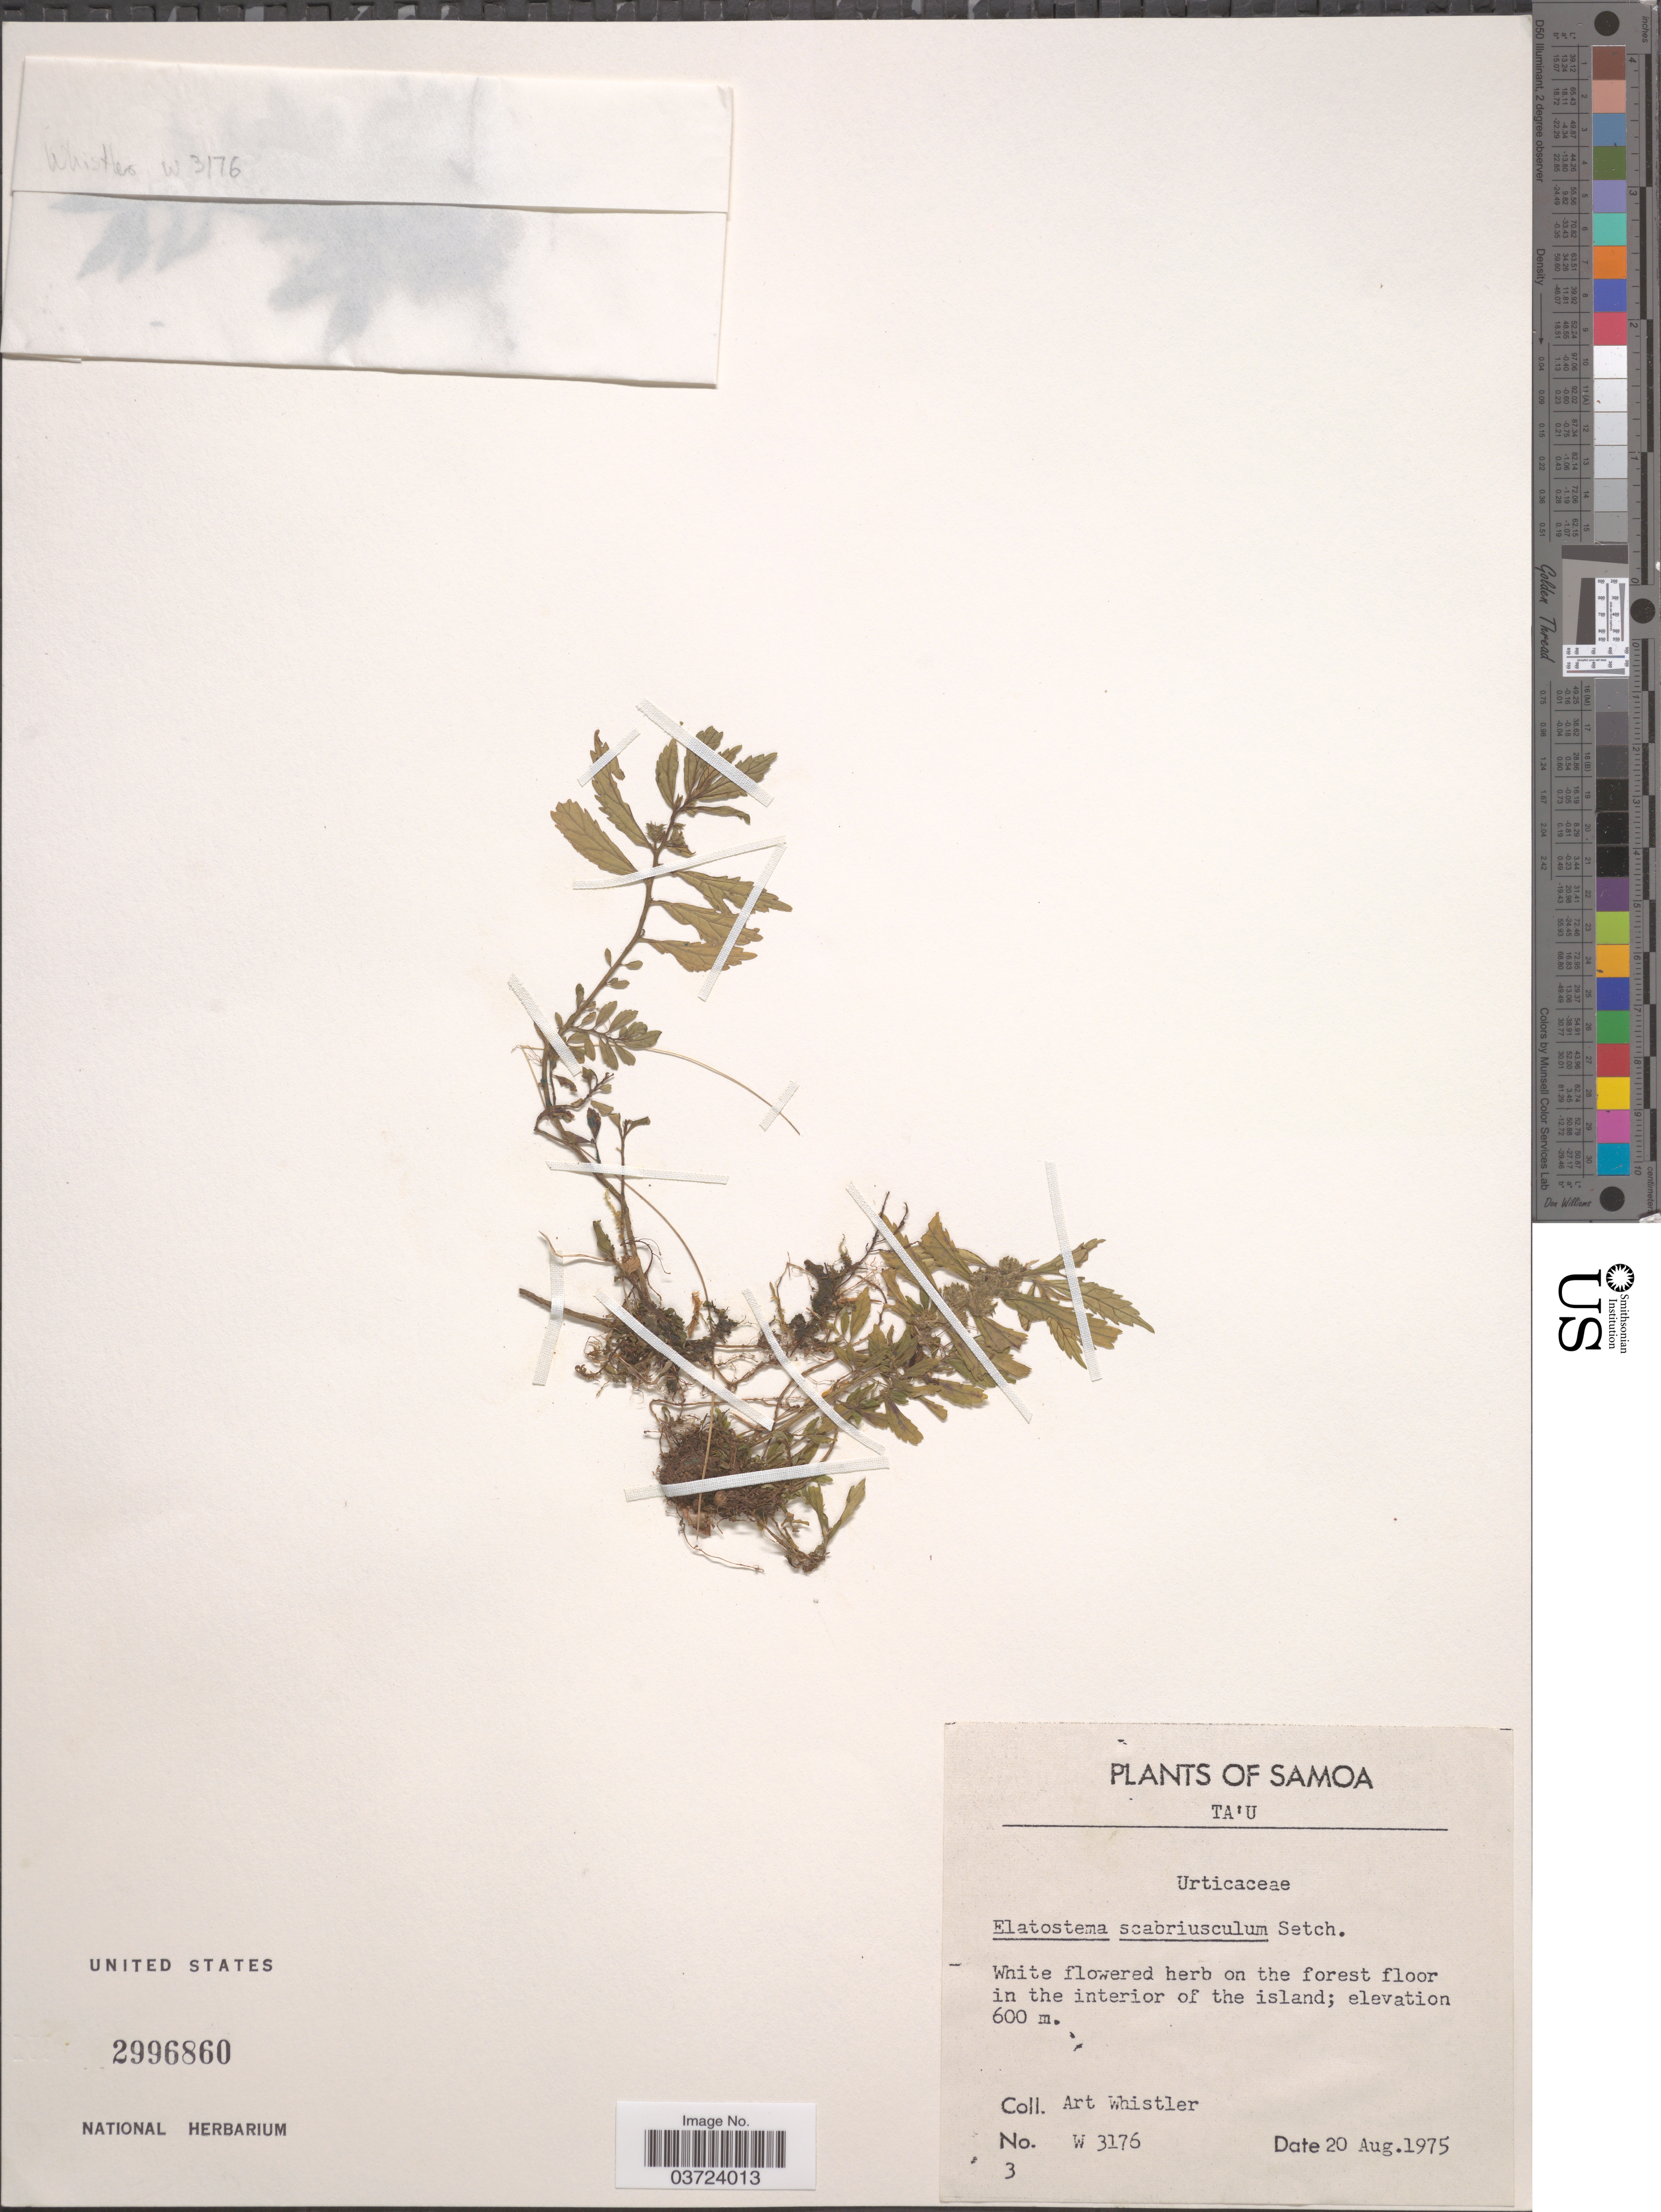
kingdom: Plantae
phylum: Tracheophyta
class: Magnoliopsida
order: Rosales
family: Urticaceae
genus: Elatostema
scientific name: Elatostema scabriusculum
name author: Setch.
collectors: A. Whistler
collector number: W3176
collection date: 1975-08-20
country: American Samoa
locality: Samoa. Ta'u. On the forest floor in the interior of the island.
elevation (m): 600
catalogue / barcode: US 2996860